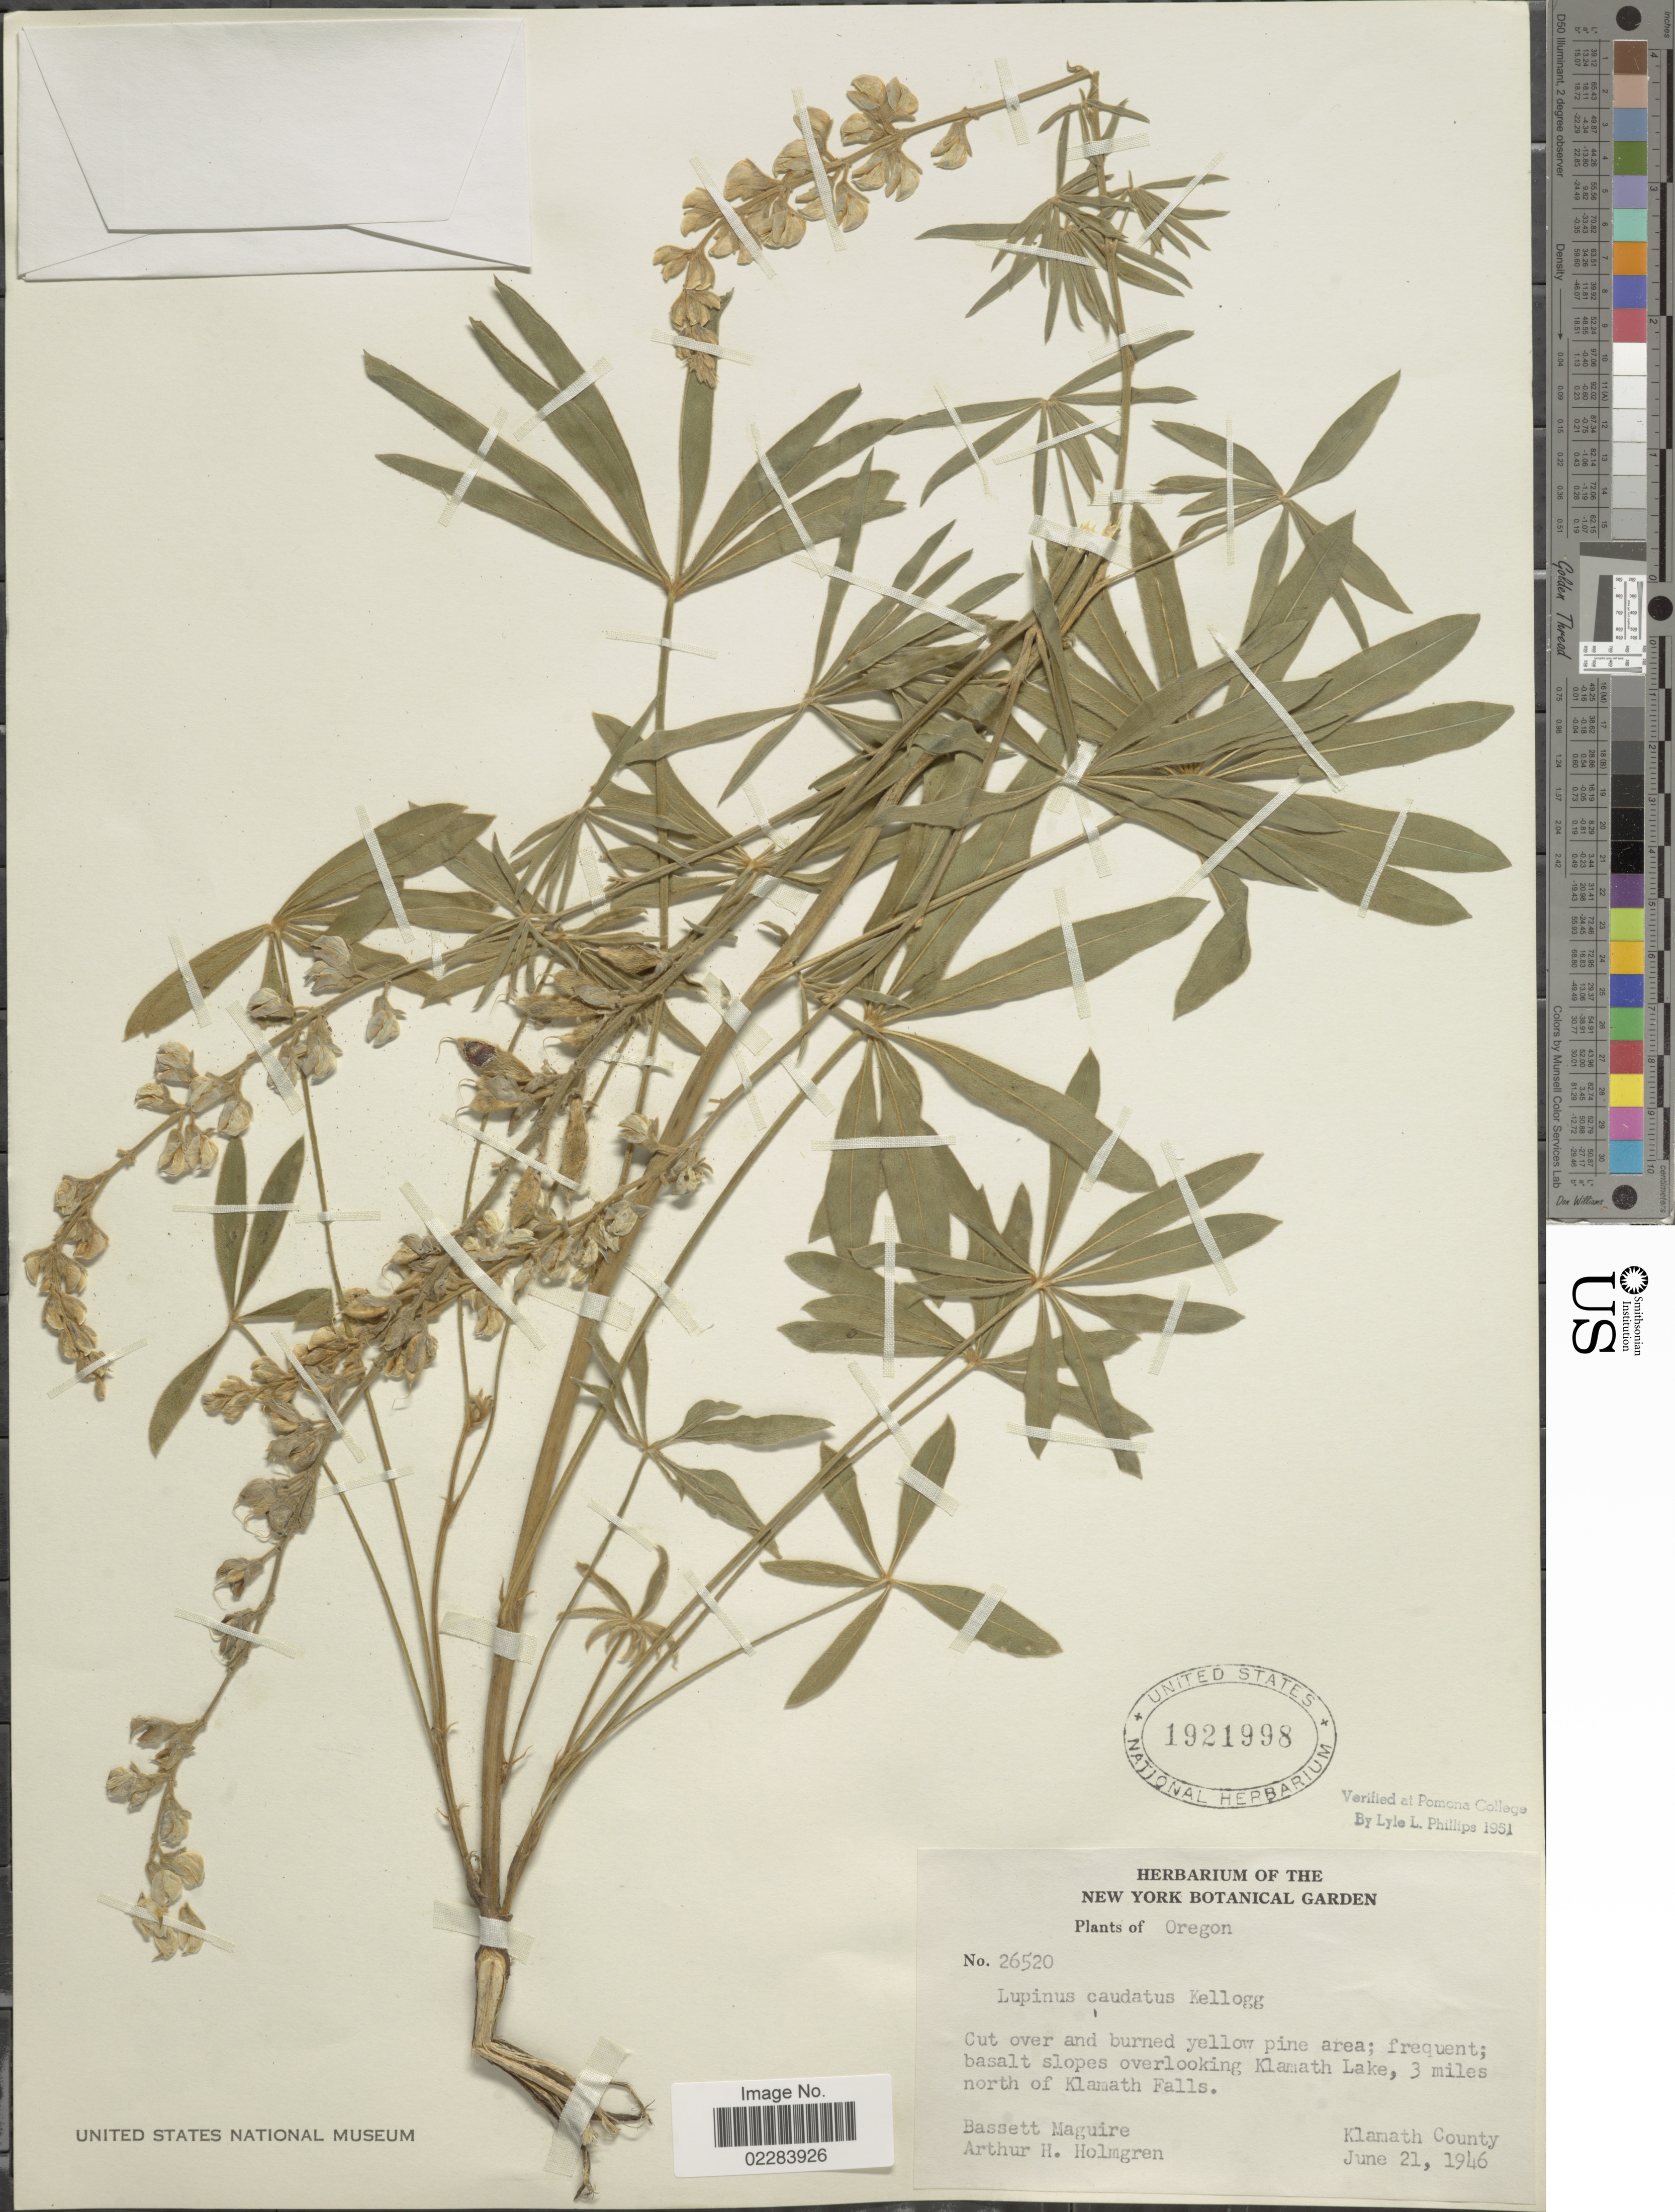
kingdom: Plantae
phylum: Tracheophyta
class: Magnoliopsida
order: Fabales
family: Fabaceae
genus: Lupinus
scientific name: Lupinus arbustus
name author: Lindl.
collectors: B. Maguire & A. H. Holmgren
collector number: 26520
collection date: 1946-06-21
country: United States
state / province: Oregon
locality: Cut over and burned yellow pine area; frequent; basalt slopes overlooking Klamath Lake, 3 miles north of Klamath Falls.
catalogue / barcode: US 1921998